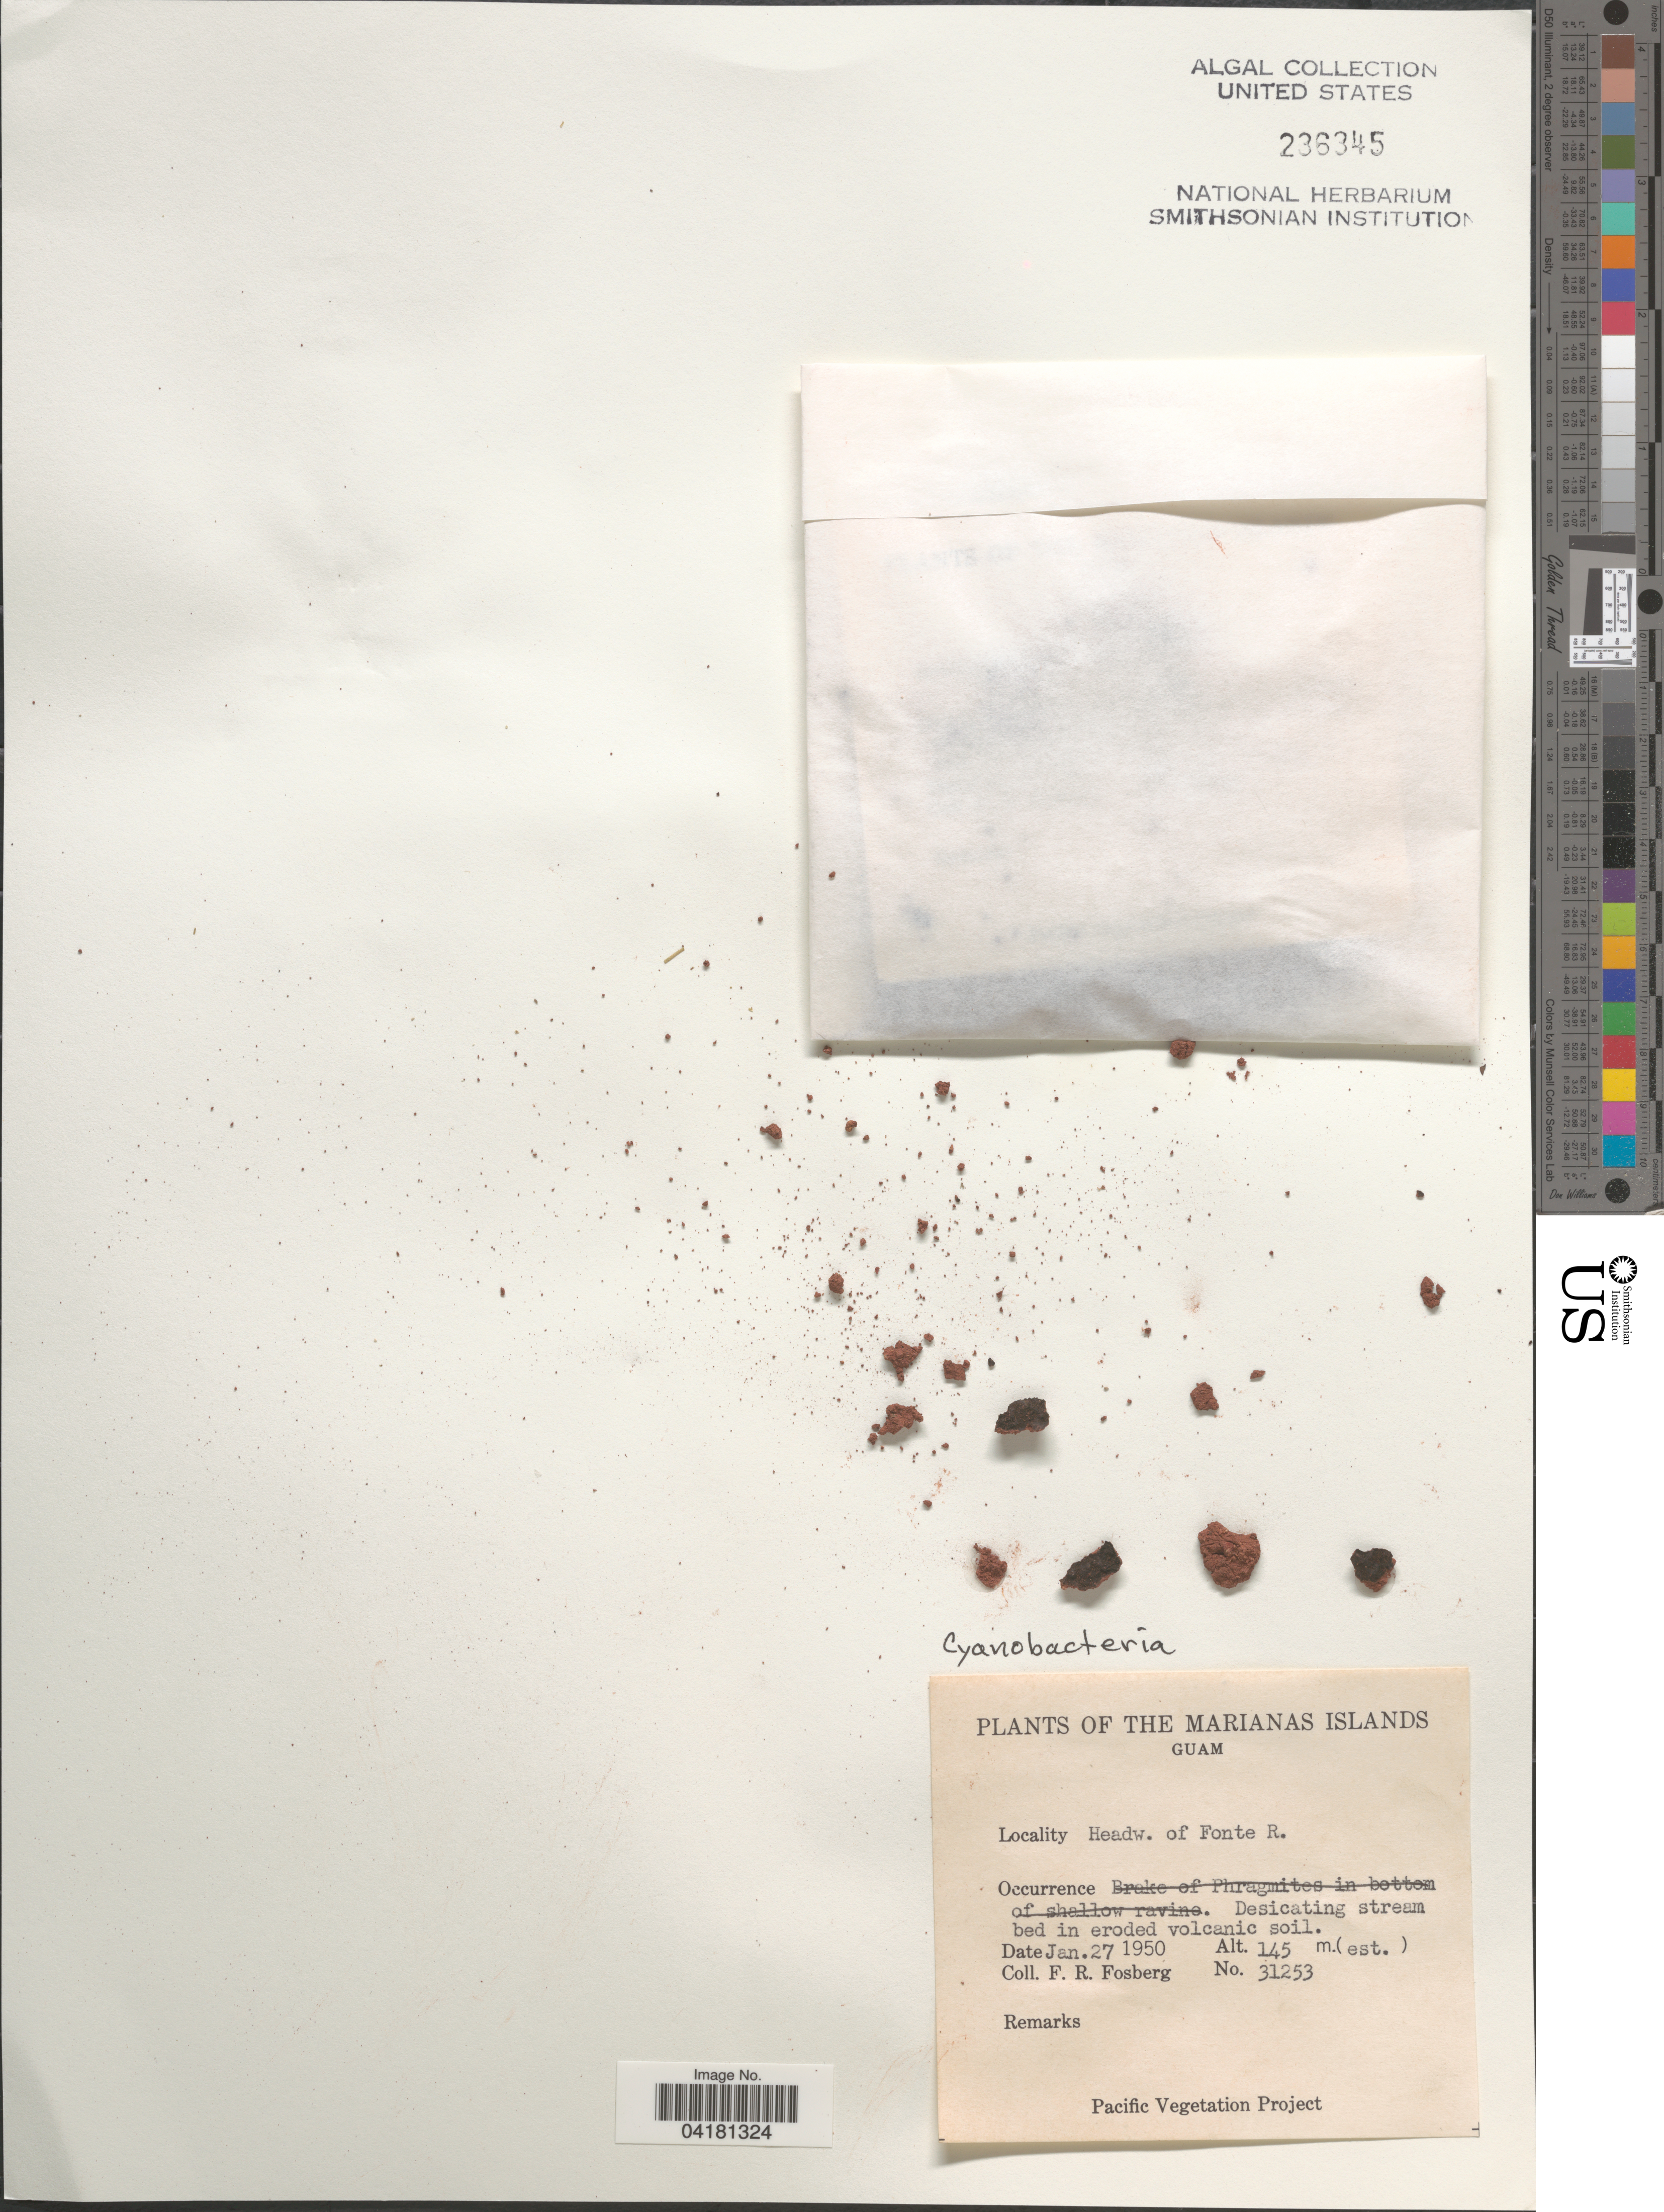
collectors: F. R. Fosberg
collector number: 31253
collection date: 1950-01-27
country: Guam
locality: Marianas Islands. Headw. of Fonte R.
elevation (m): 145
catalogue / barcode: US 236345